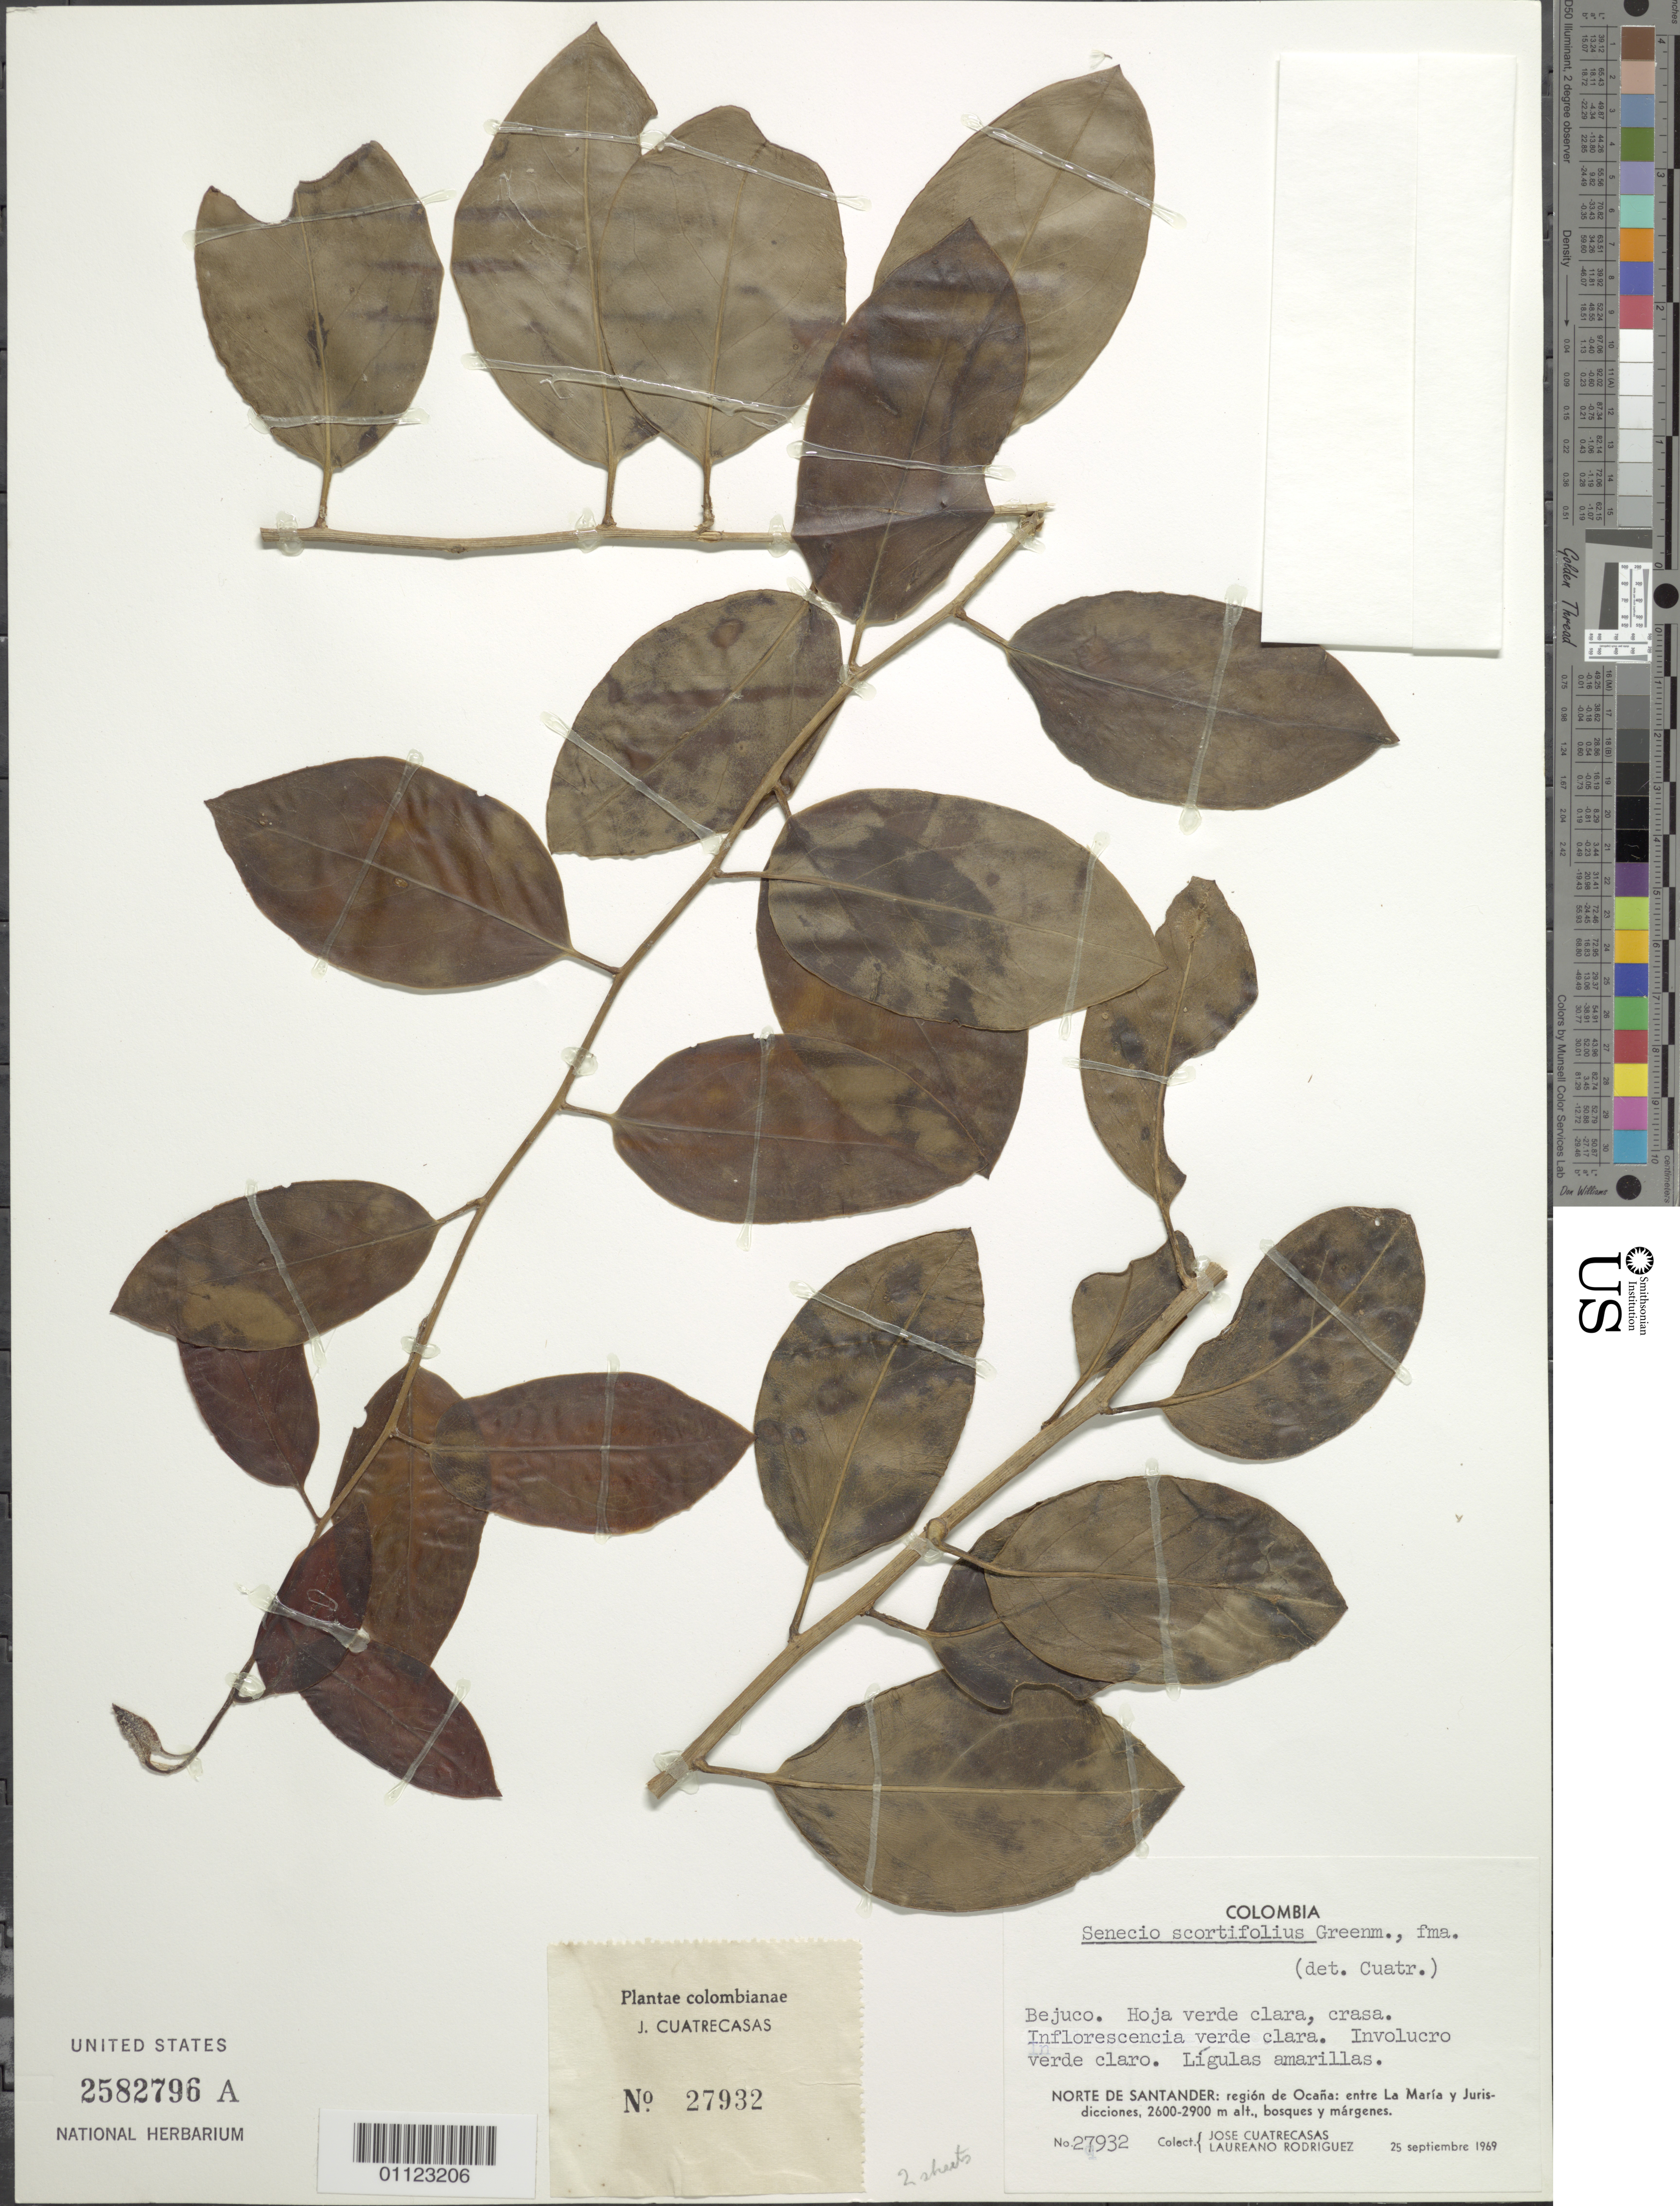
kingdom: Plantae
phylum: Tracheophyta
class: Magnoliopsida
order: Asterales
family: Asteraceae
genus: Pentacalia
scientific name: Pentacalia sp.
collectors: J. Cuatrecasas & L. Rodriguez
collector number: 27932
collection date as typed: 25 Sep 1969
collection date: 1969-09-25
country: Colombia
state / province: Norte de Santander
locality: Región de Ocaña, entre la Maria y Jurisdicciones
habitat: Bosques y márgenes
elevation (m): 2600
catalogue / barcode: US 2582796a